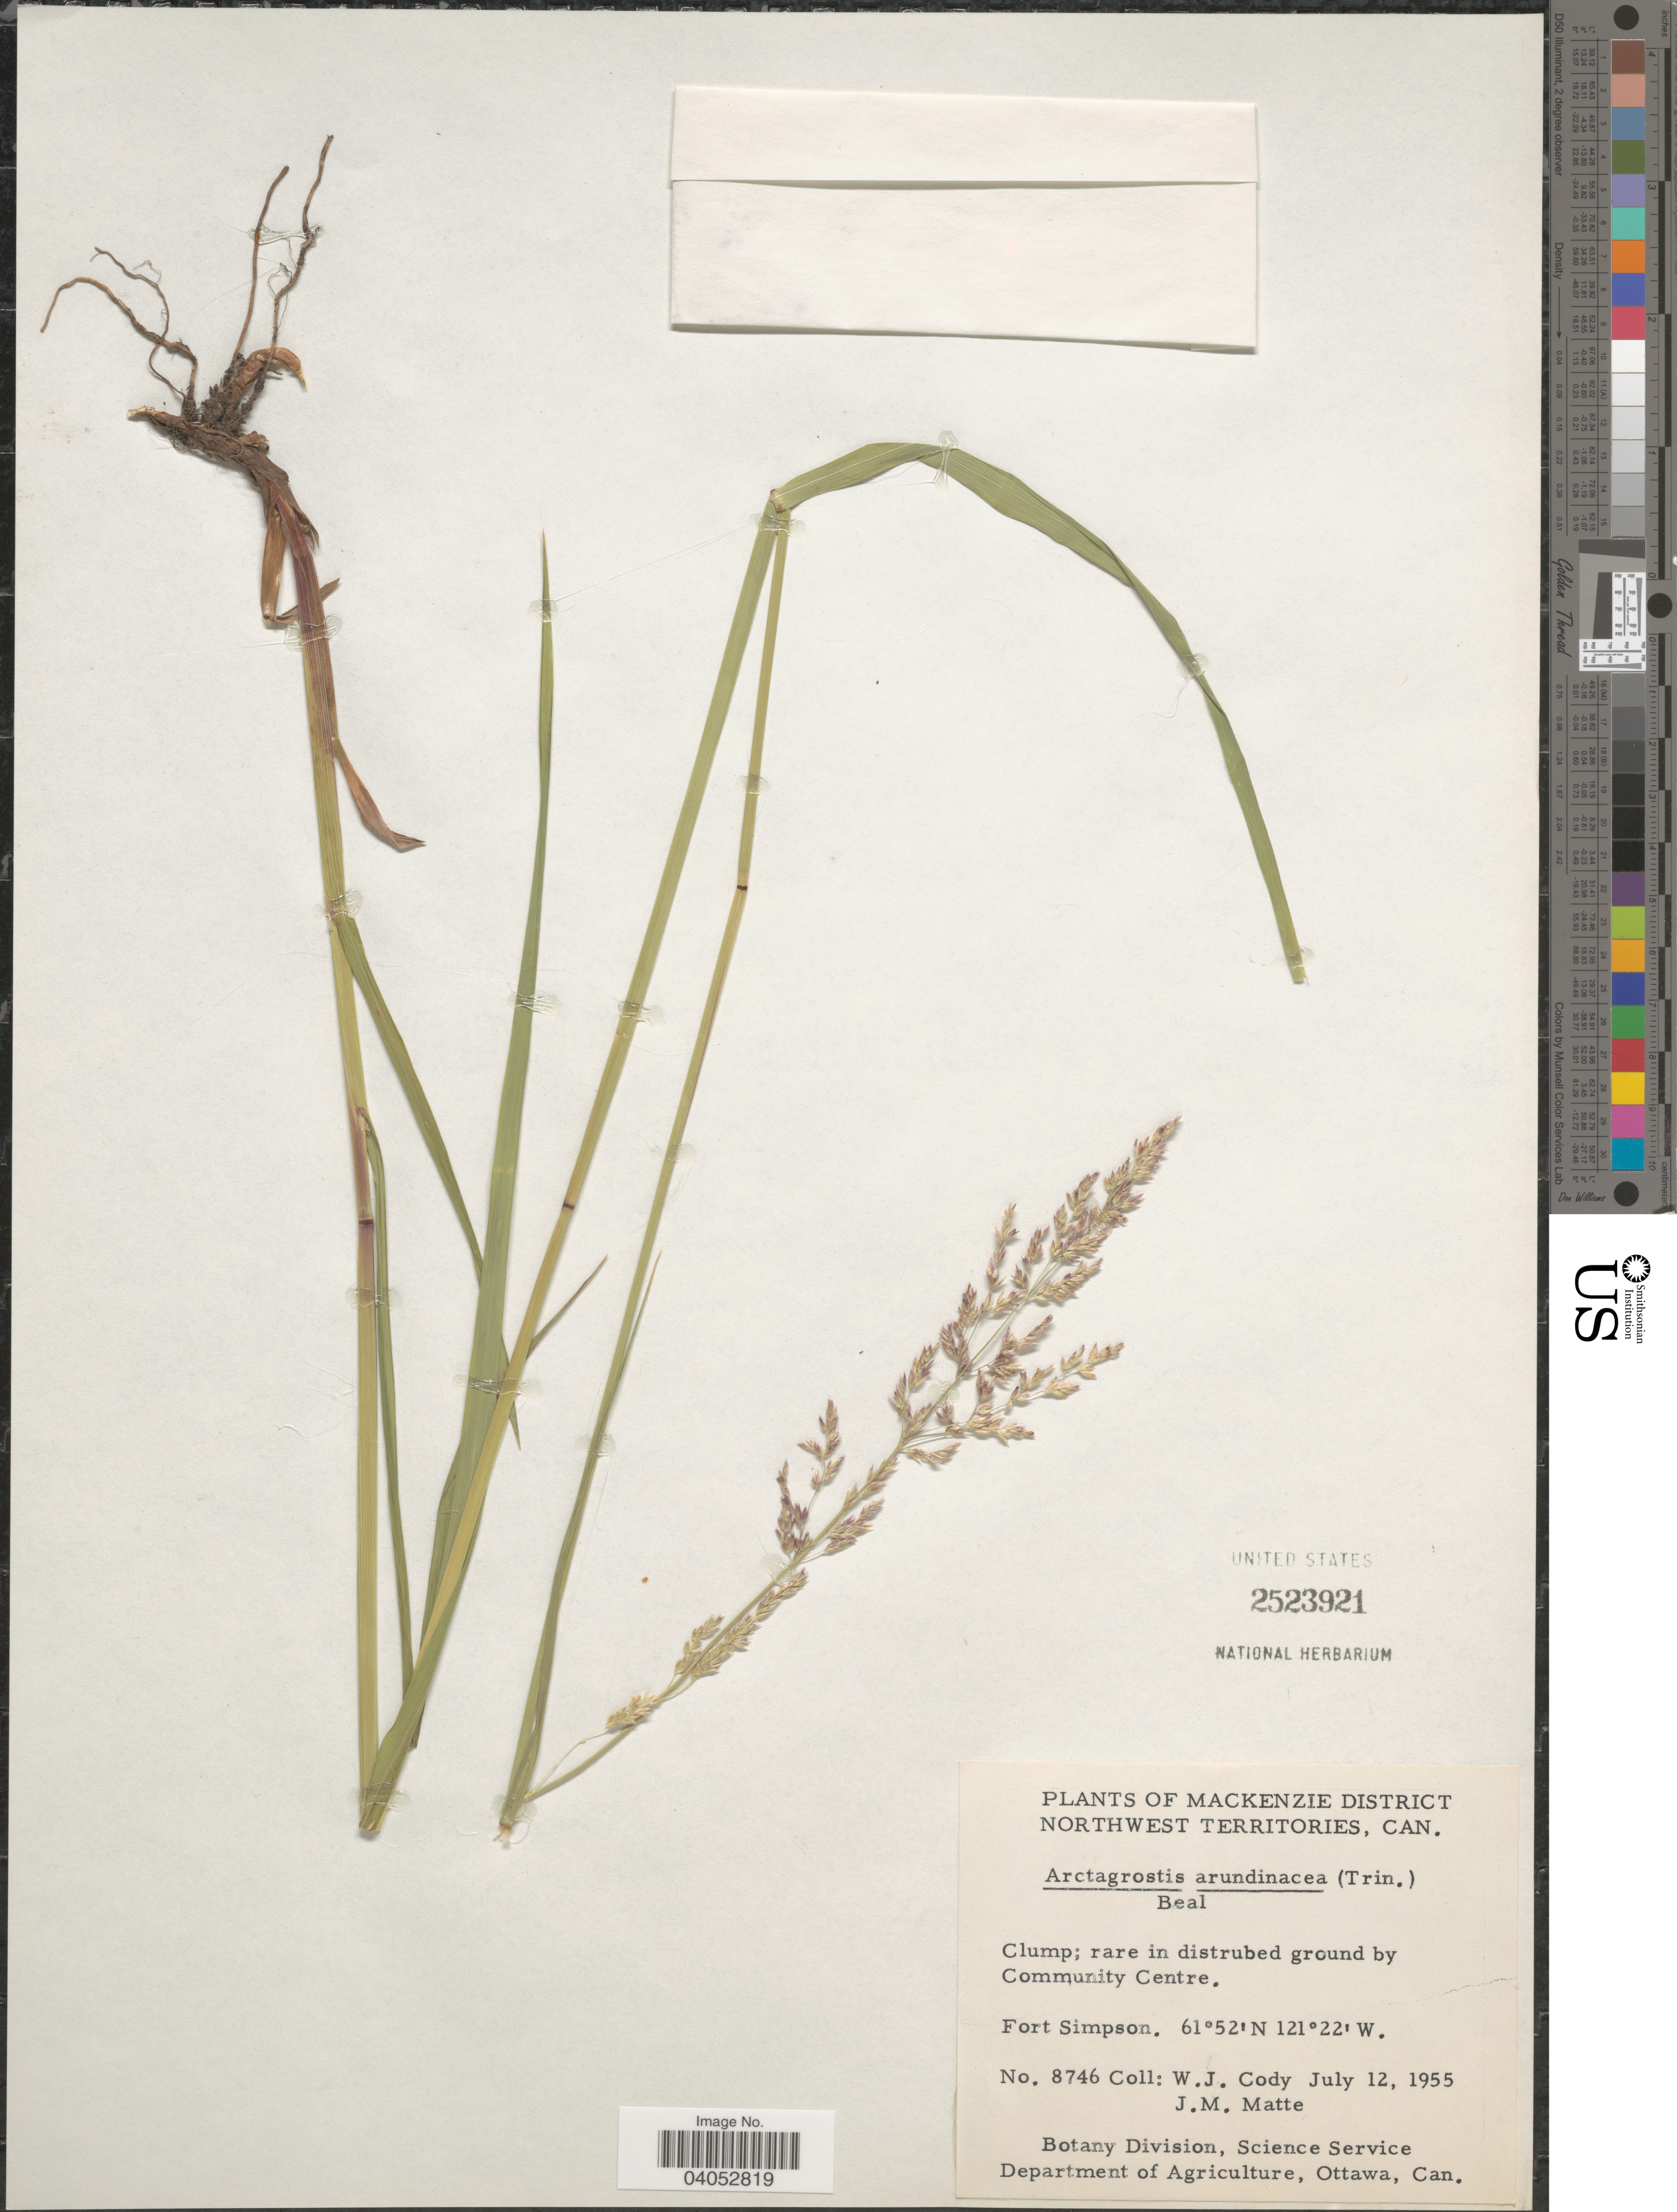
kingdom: Plantae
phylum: Tracheophyta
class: Liliopsida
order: Poales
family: Poaceae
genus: Arctagrostis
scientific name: Arctagrostis latifolia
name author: (R. Br.) Griseb.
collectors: W. Cody & J. Matte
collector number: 8746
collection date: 1955-07-12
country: Canada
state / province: Northwest Territories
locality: Mackenzie District. By Community Centre. Fort Simpson.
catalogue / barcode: US 2523921